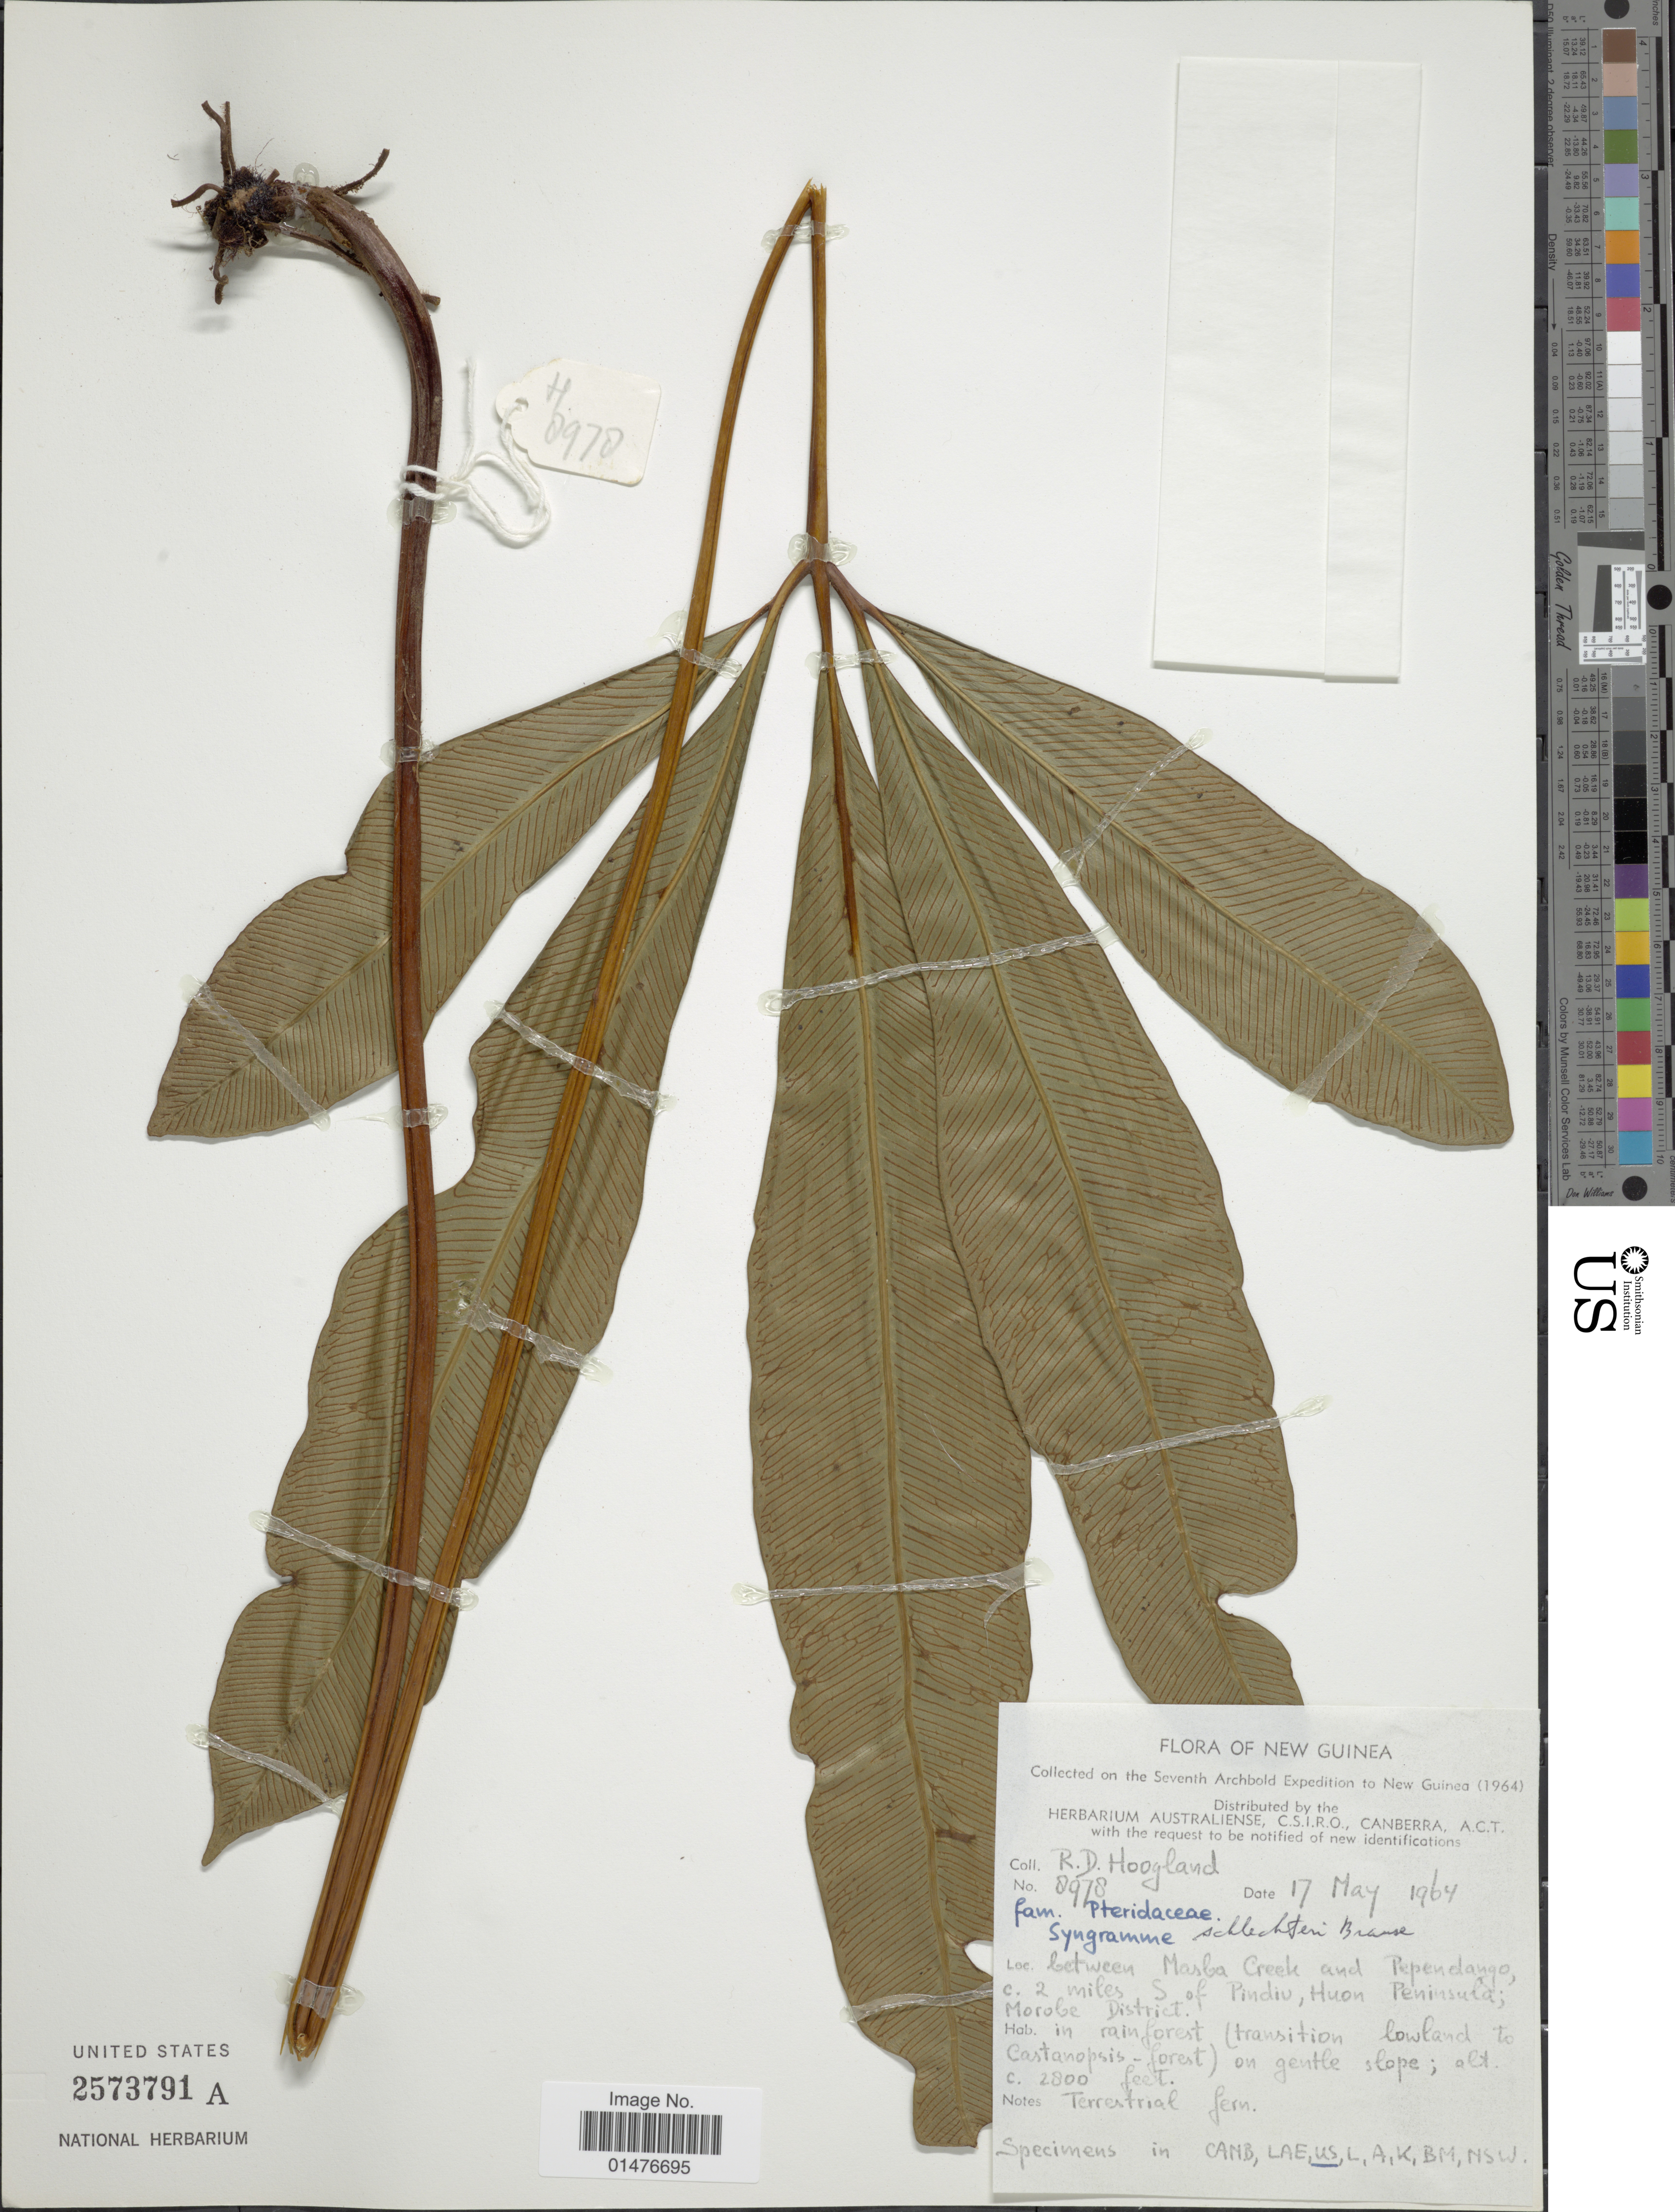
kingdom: Plantae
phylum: Tracheophyta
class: Polypodiopsida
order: Polypodiales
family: Pteridaceae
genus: Syngramma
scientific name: Syngramma schlechteri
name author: Brause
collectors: R. D. Hoogland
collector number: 8978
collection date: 1964-05-17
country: Papua New Guinea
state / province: Morobe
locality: New Guinea, Between Masba Creek and Pependango,c. 2 miles S of Pindio, Huan Penisula, Morobe District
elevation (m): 853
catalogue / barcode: US 257391A